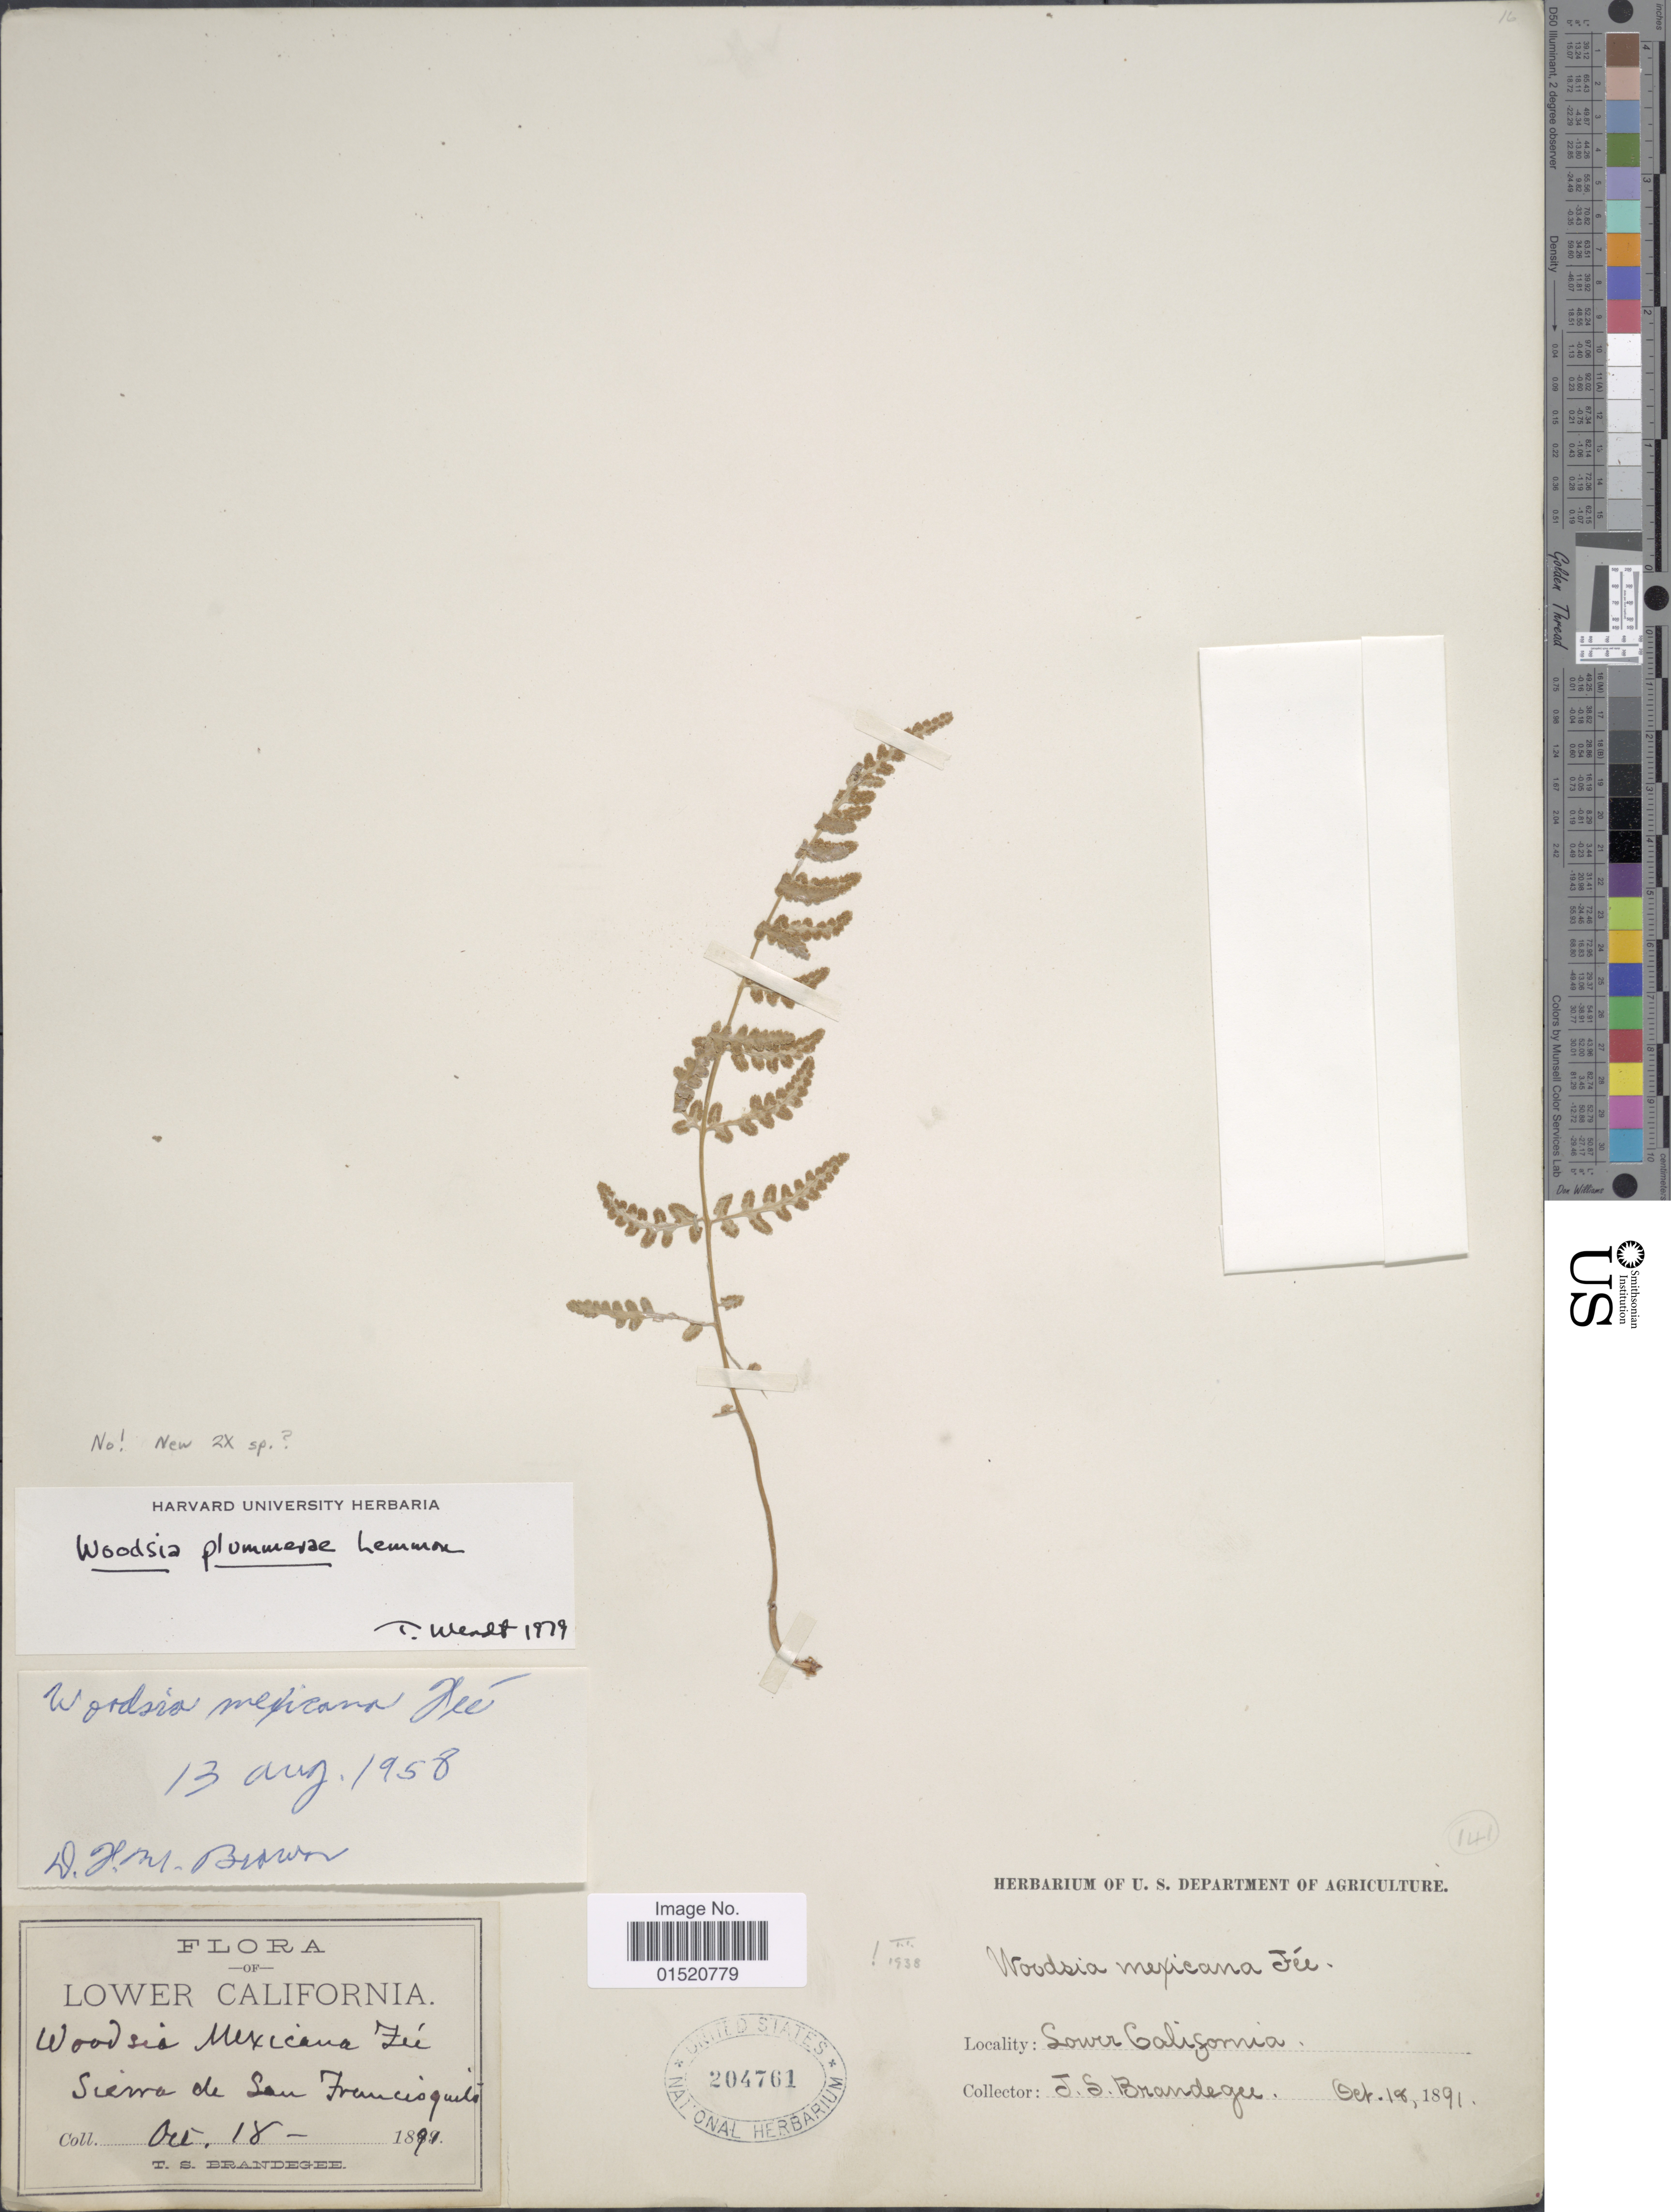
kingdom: Plantae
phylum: Tracheophyta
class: Polypodiopsida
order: Polypodiales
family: Woodsiaceae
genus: Woodsia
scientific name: Woodsia plummerae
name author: Lemmon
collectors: F. S. Brandegee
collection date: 1891-10-18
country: Mexico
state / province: Baja California Norte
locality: Lower California, Sierra de San Francisquito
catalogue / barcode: US 204761